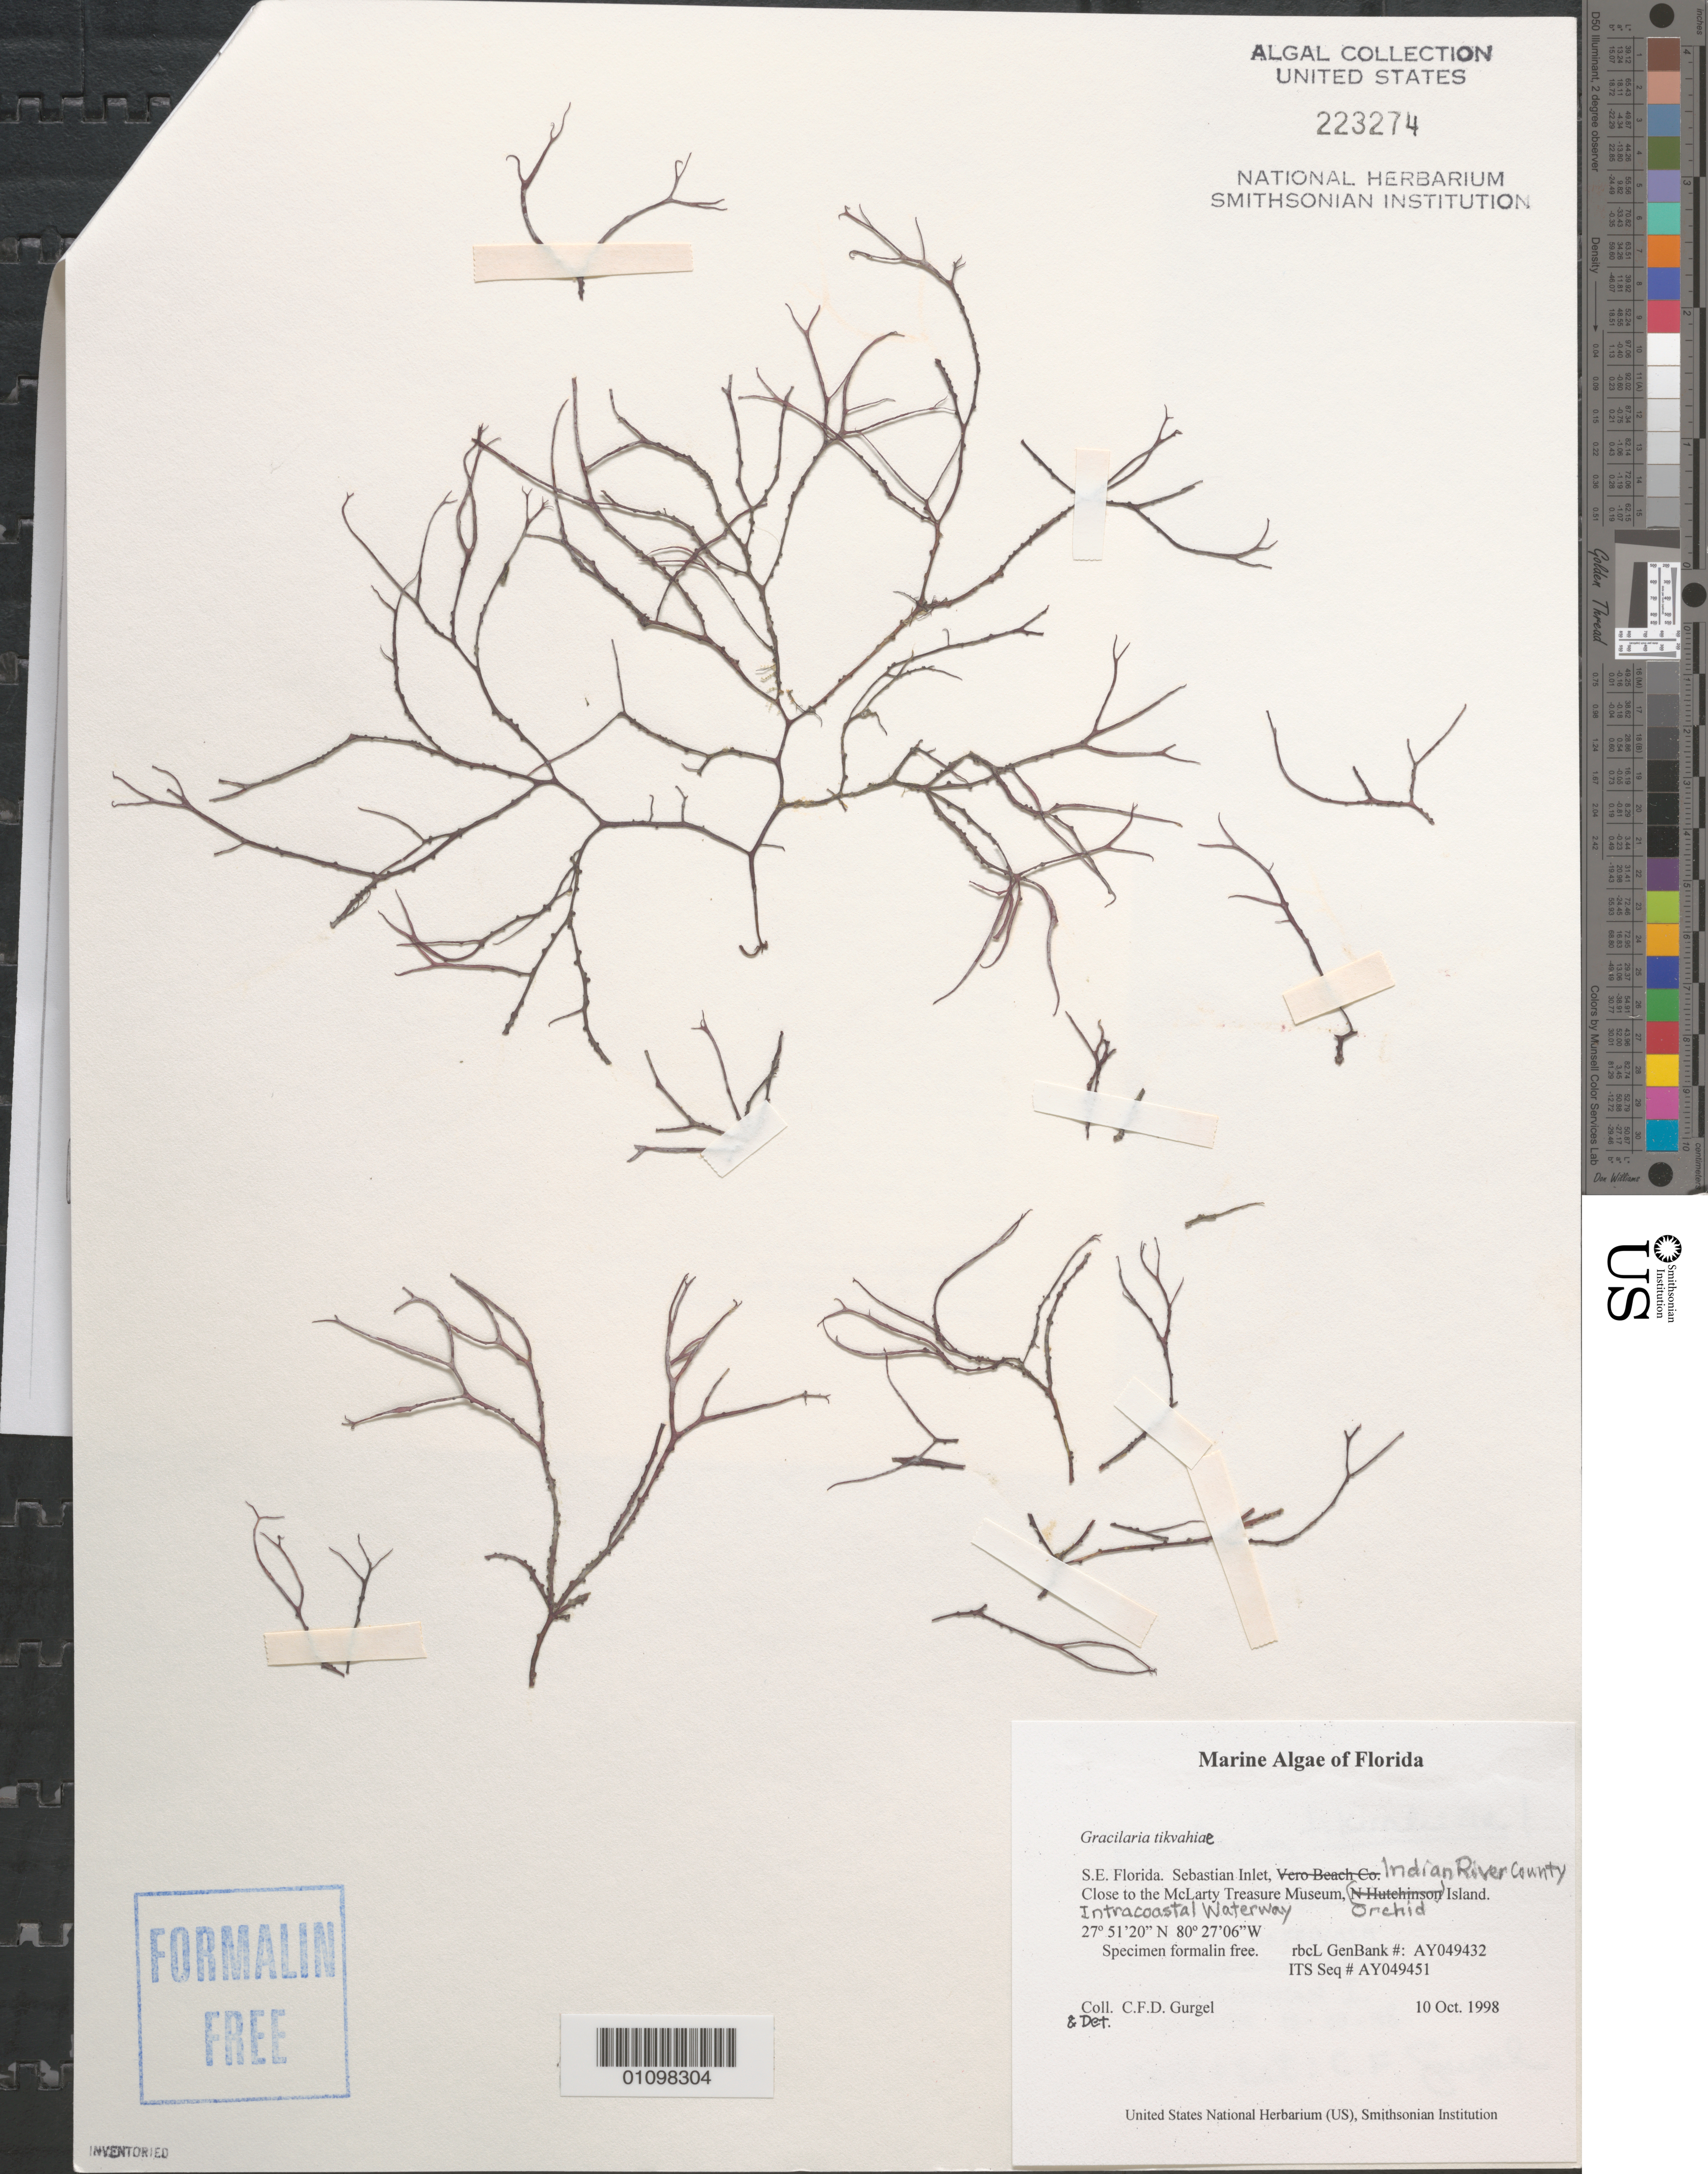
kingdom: Plantae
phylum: Rhodophyta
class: Florideophyceae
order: Gracilariales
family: Gracilariaceae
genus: Gracilaria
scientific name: Gracilaria tikvahiae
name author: McLachlan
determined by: Gurgel, C. F. D.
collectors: C. Gurgel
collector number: rbcL GenBank AY049432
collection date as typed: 10 Oct 1998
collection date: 1998-10-10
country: United States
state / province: Florida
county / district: Indian River County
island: Orchid Island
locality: Sebastian Inlet, Intracoastal Waterway (I.C.W.), close to the McLarty Treasure Museum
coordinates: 27 51'20"N, 80 27'06"W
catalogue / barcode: US 223274